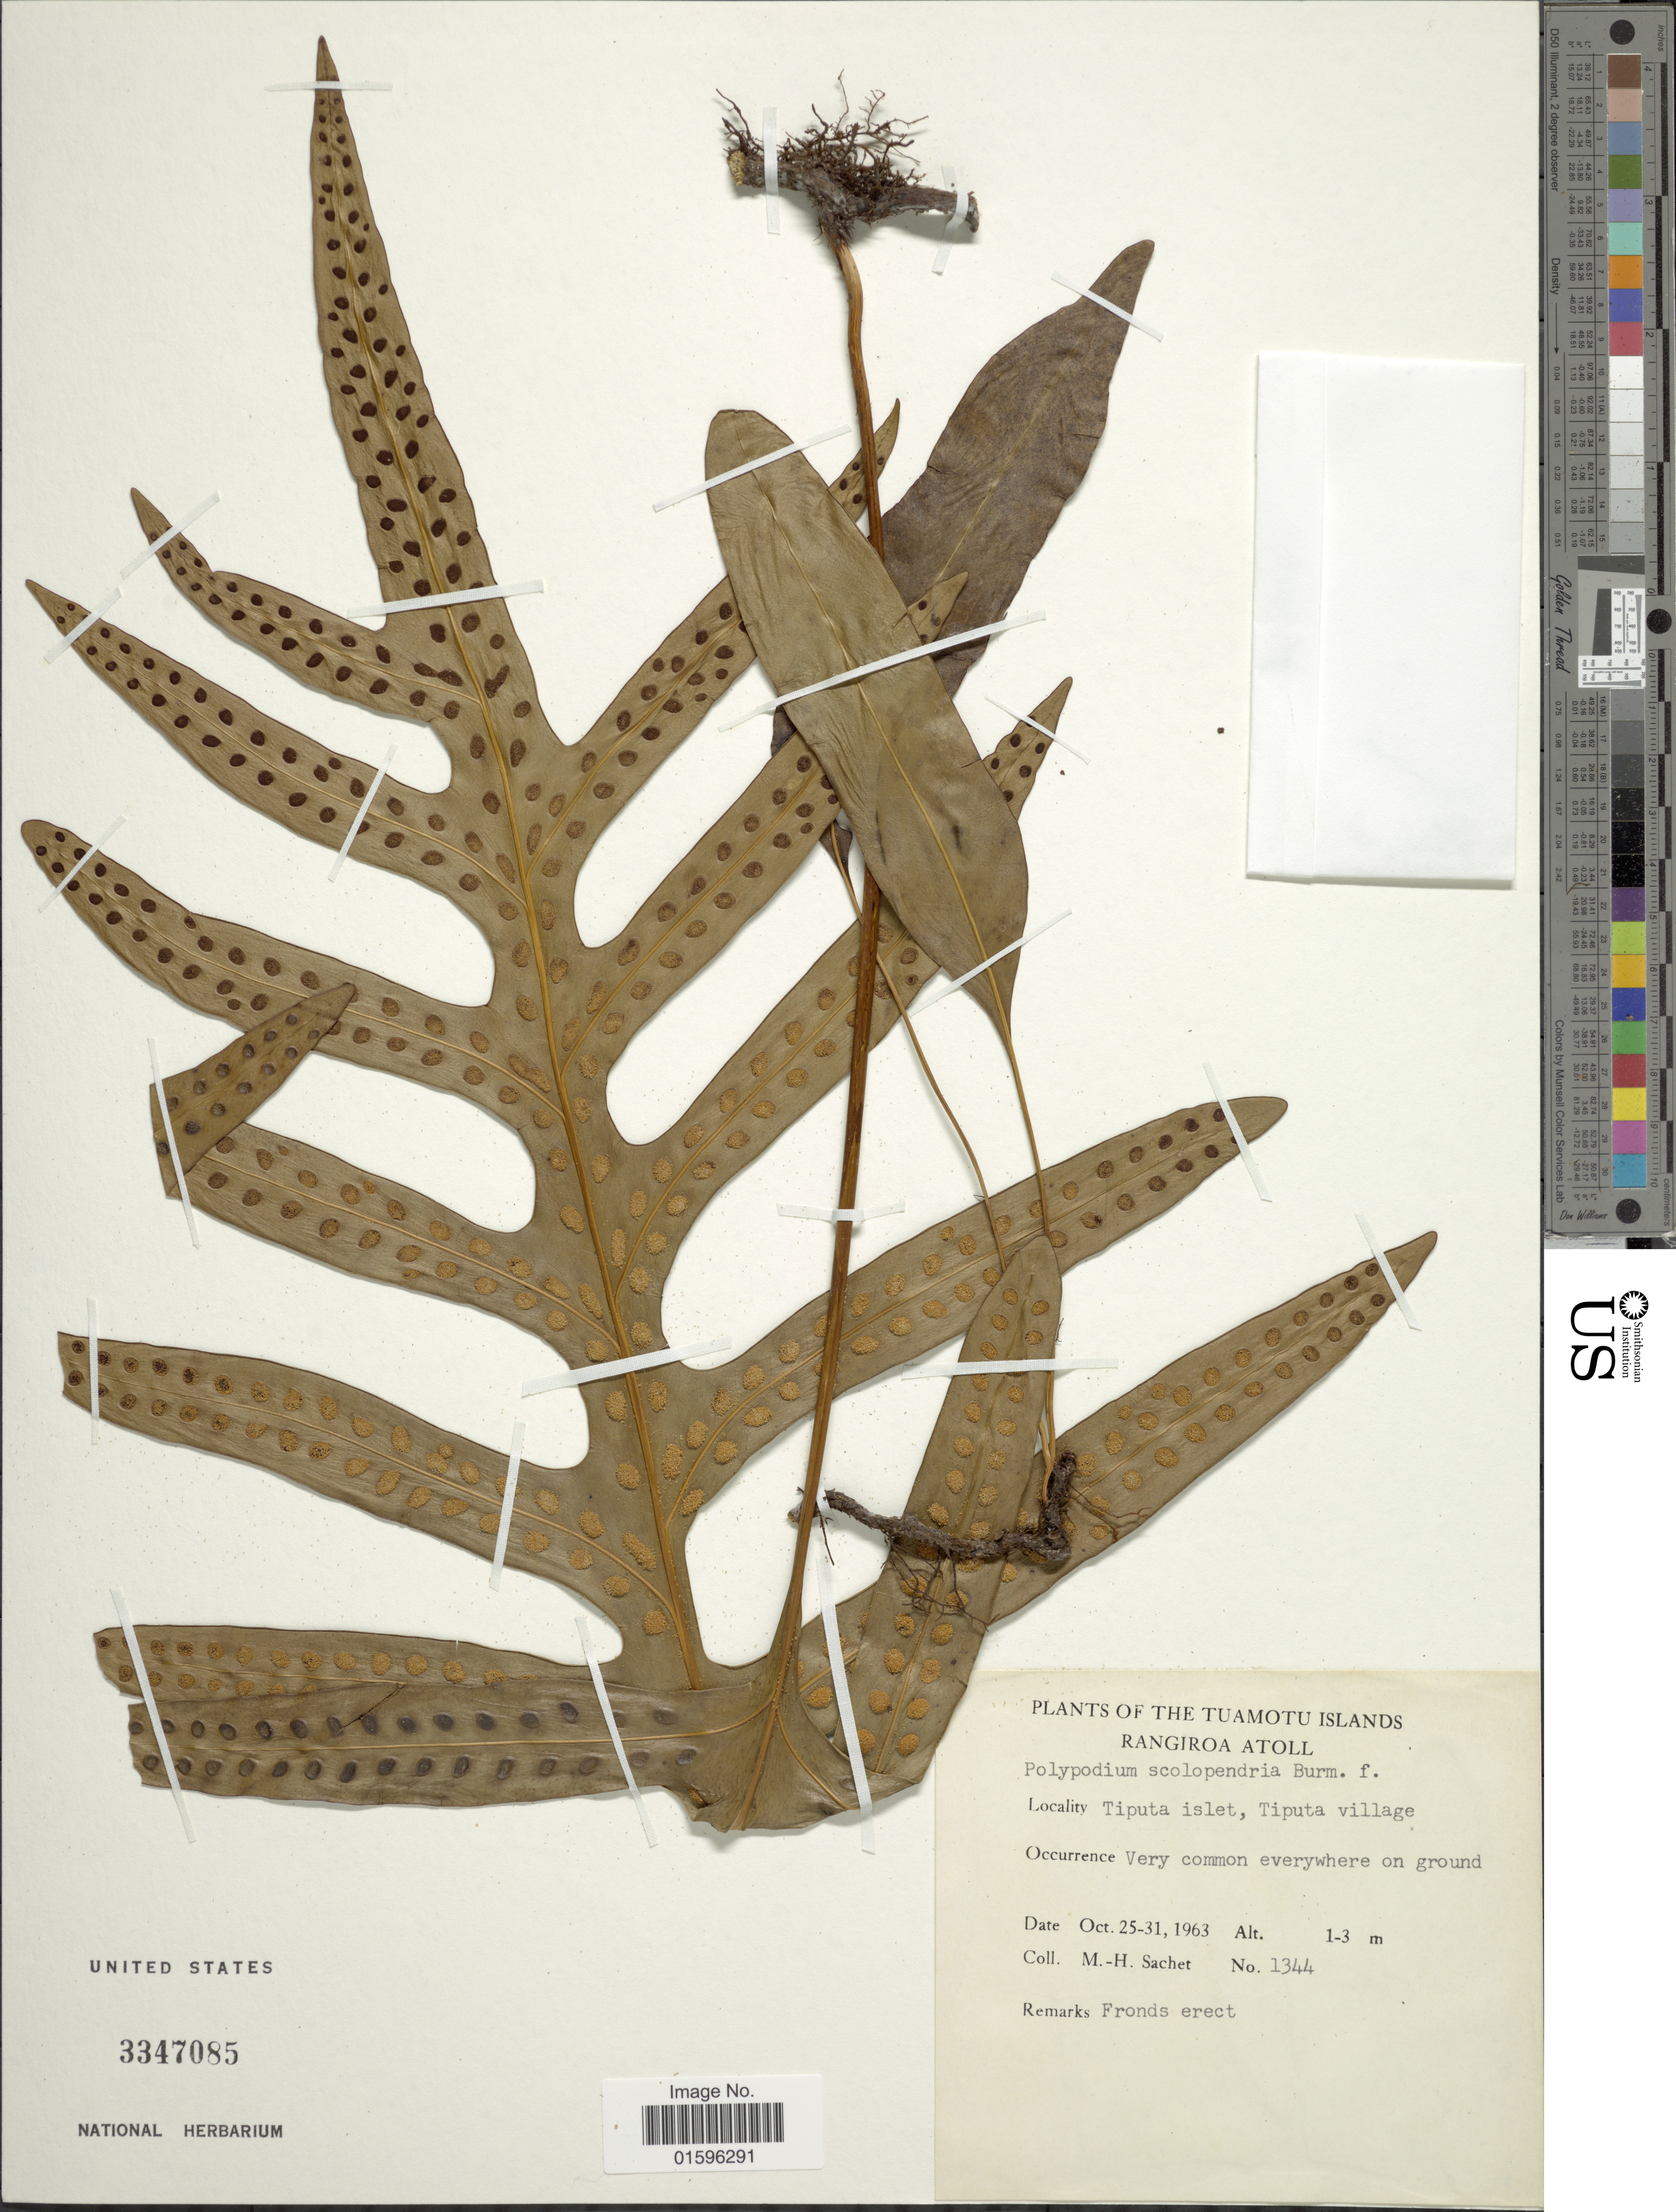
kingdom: Plantae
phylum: Tracheophyta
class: Polypodiopsida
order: Polypodiales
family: Polypodiaceae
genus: Polypodium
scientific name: Polypodium scolopendria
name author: Burm. f.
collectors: M.-H. Sachet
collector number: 1344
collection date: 1963-10-25/1963-10-31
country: French Polynesia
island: Rangiroa [Deans] Atoll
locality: Tuamotu Islands, Rangiroa Atoll, Tiputa islet, Tiputa village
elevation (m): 1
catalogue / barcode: US 3347085